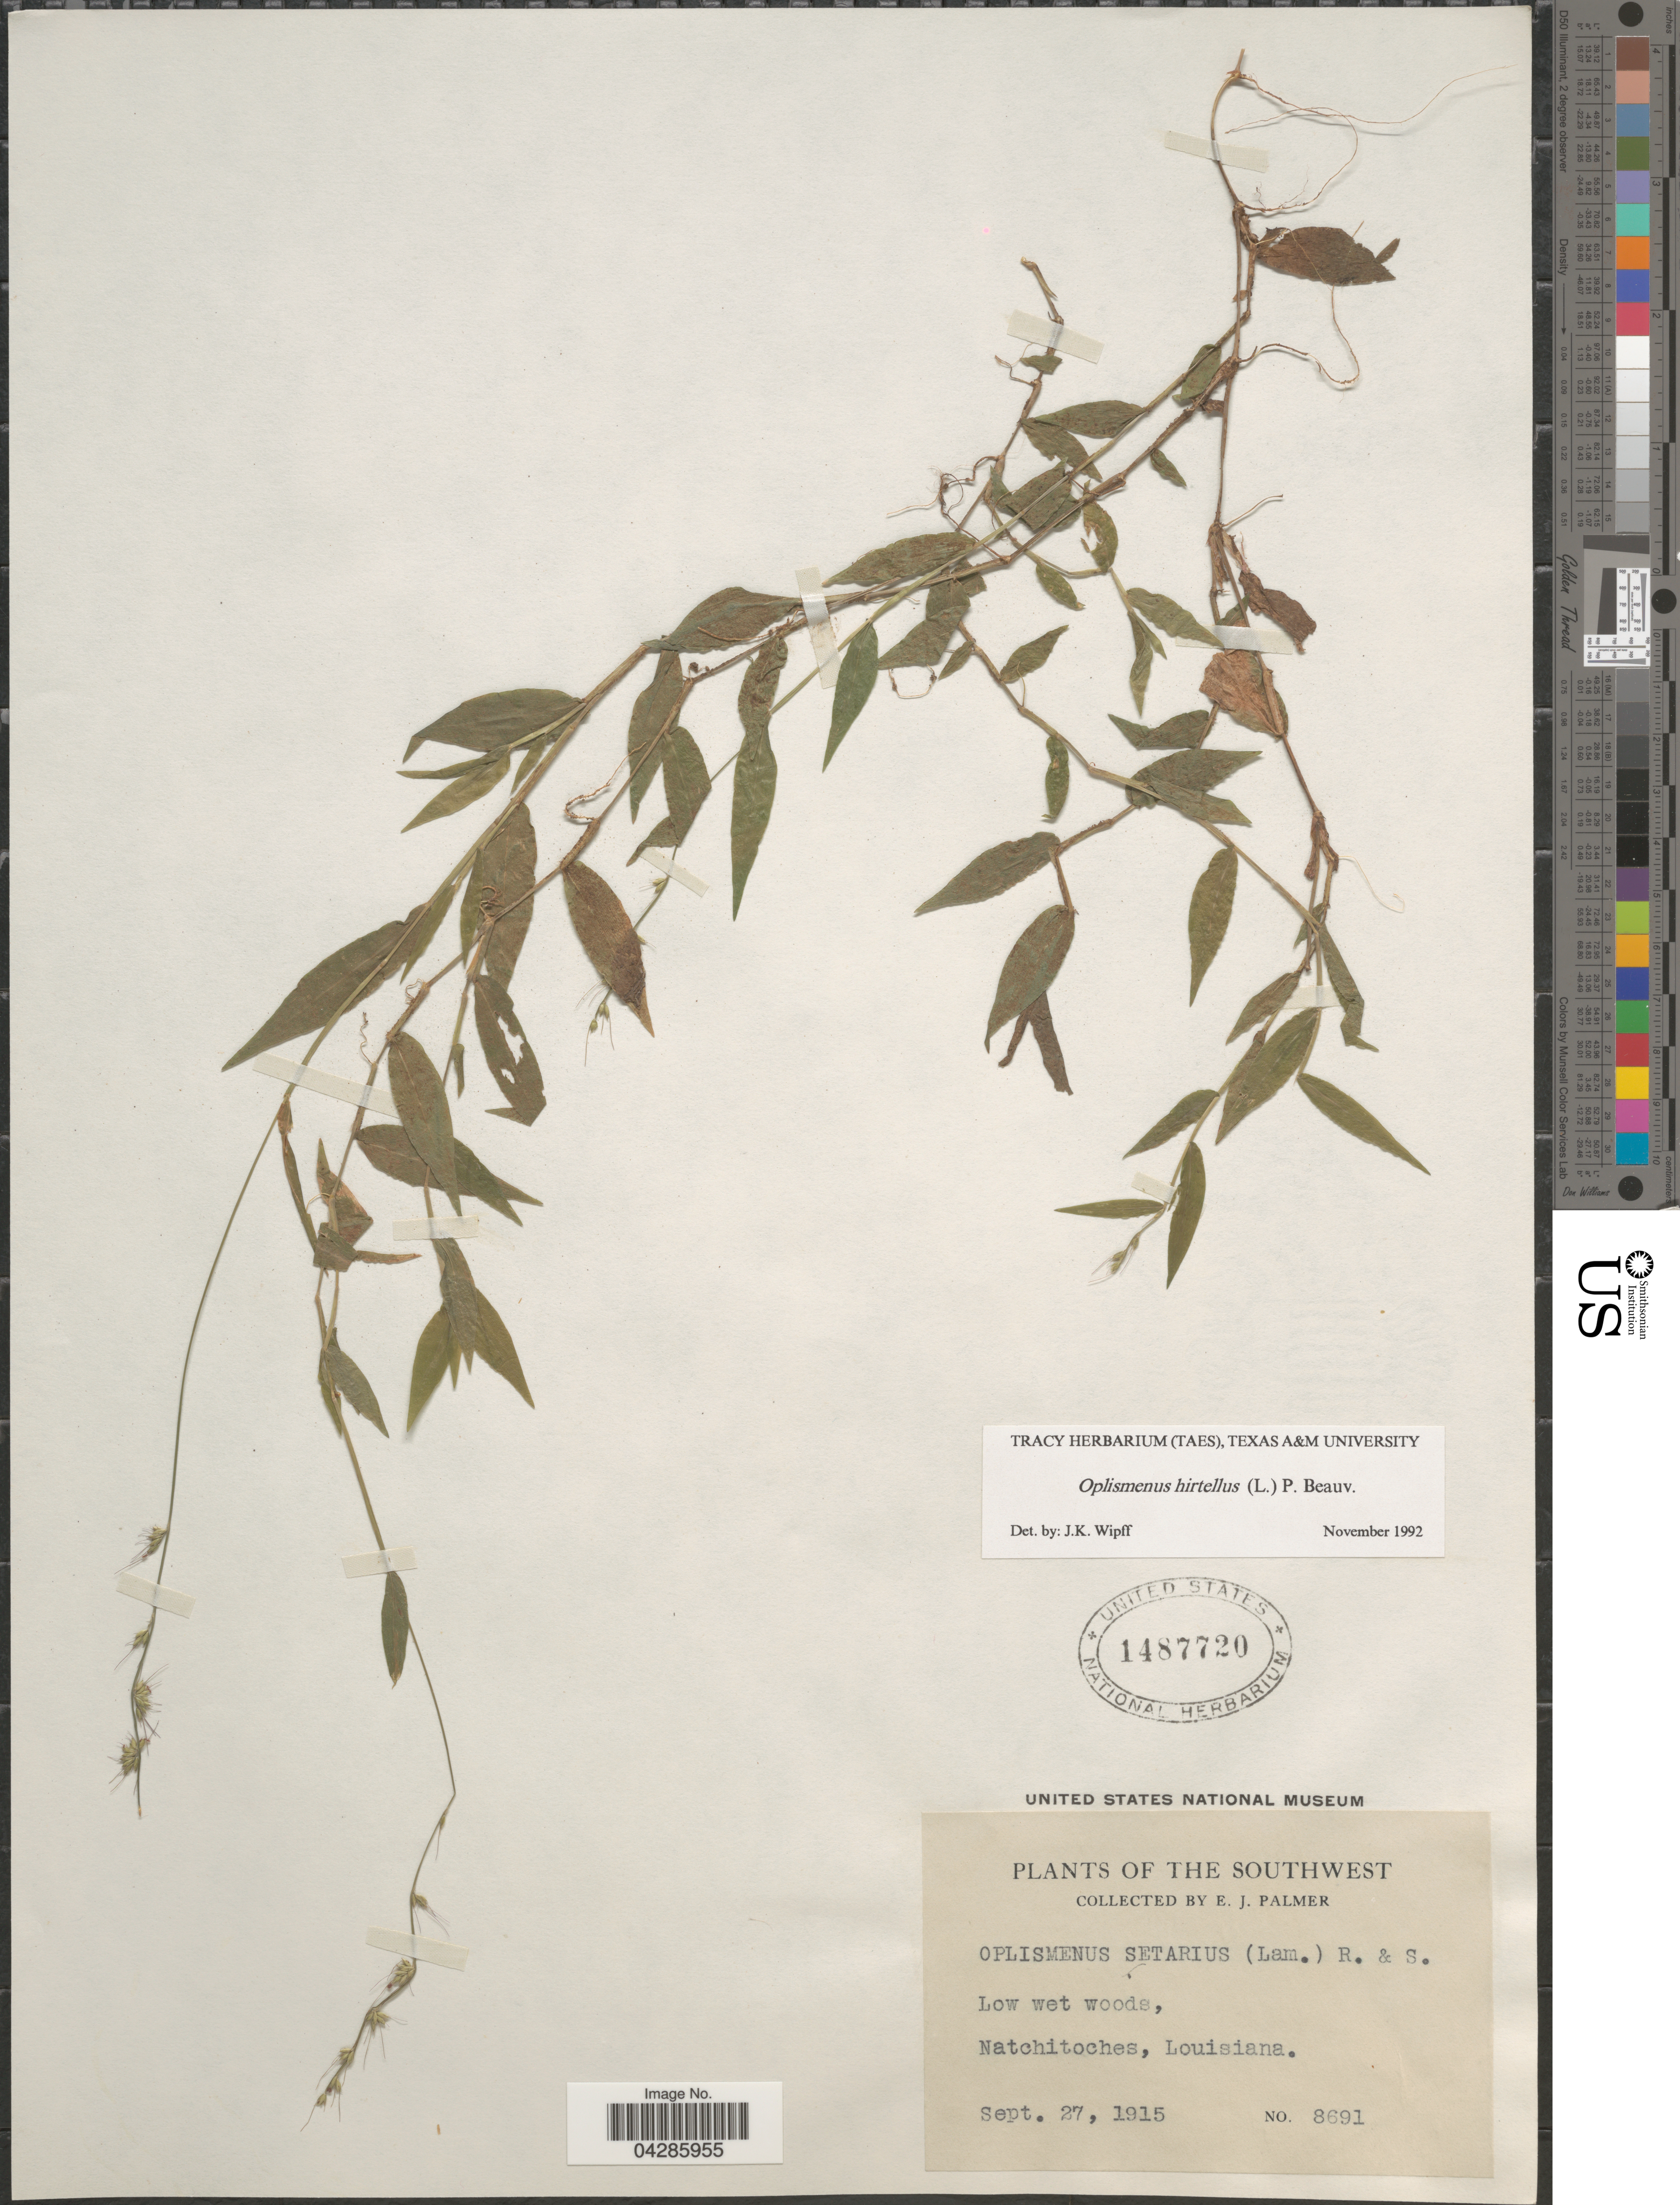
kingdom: Plantae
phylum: Tracheophyta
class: Liliopsida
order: Poales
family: Poaceae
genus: Oplismenus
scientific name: Oplismenus hirtellus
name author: (L.) P. Beauv.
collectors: E. J. Palmer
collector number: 8691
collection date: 1915-09-27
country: United States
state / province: Louisiana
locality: The Southwest. Low wet woods, Natchitoches.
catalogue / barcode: US 1487720